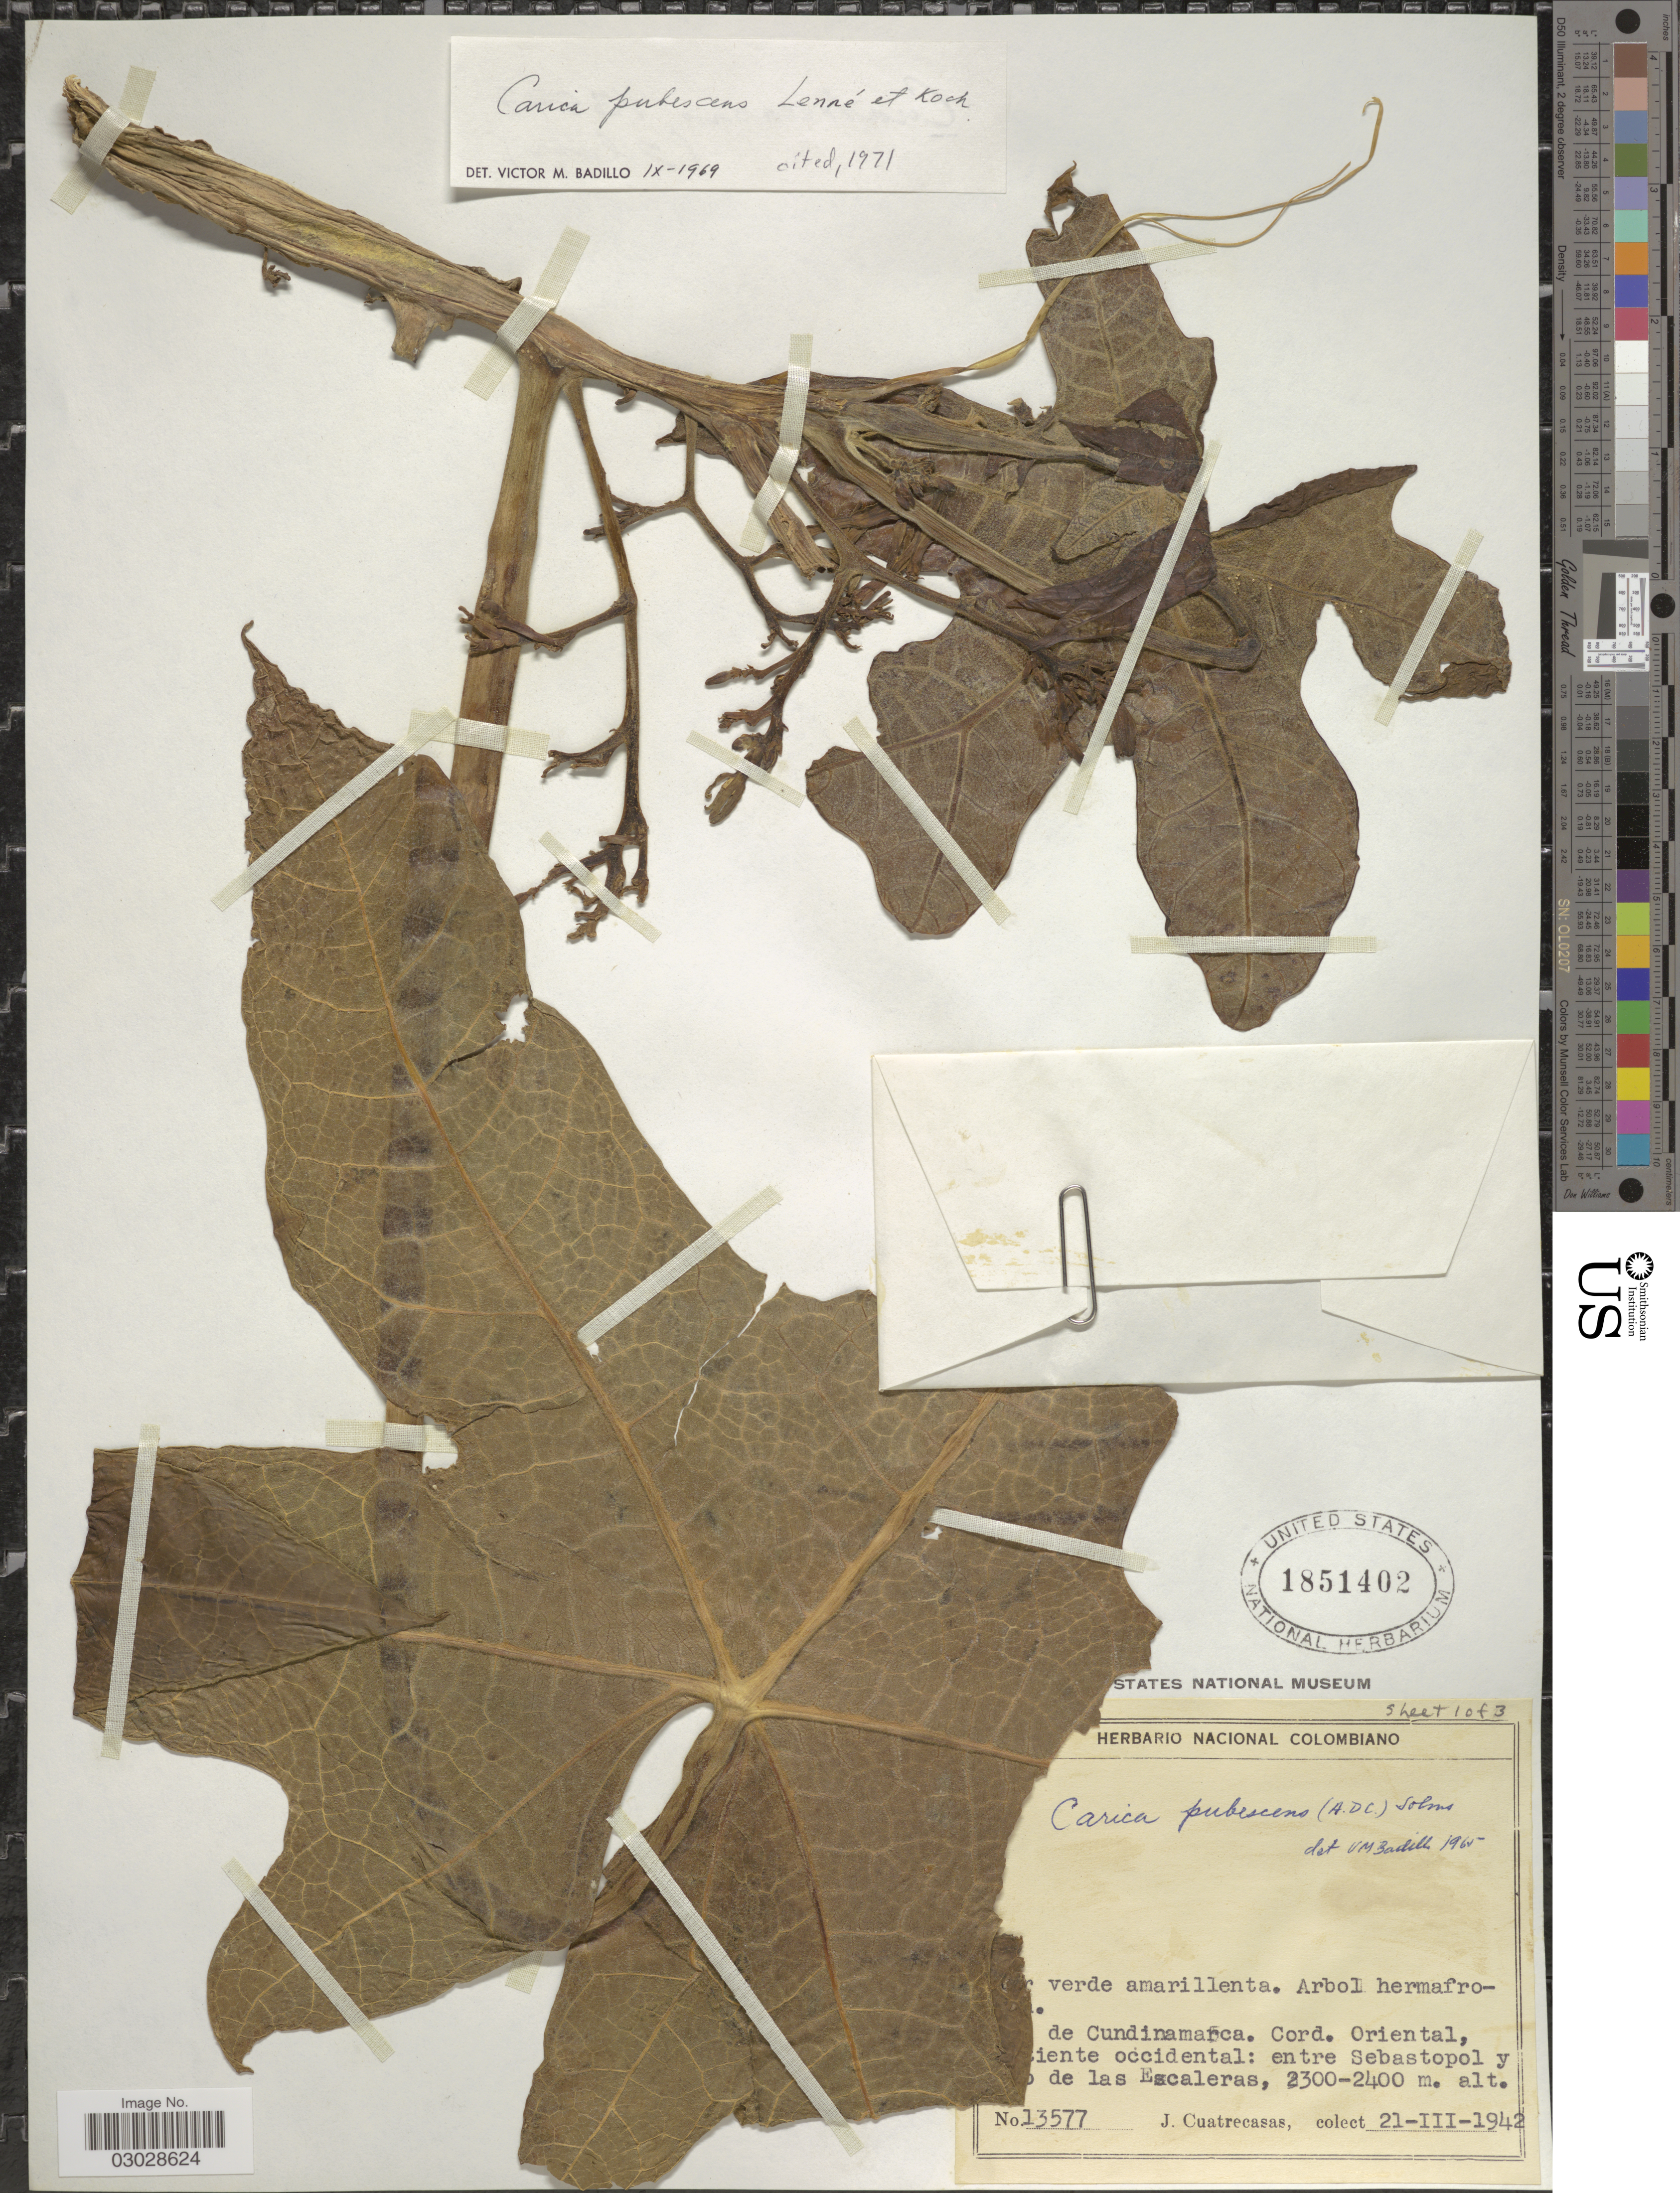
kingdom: Plantae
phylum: Tracheophyta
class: Magnoliopsida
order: Brassicales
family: Caricaceae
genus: Vasconcellea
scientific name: Vasconcellea pubescens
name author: A. DC.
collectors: J. Cuatrecasas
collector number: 13577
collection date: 1942-03-21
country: Colombia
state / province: Cundinamarca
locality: Cord. Oriental, vertiente occidental: entre Sebastopol y Alto de las Escaleras.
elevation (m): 2300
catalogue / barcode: US 1851402